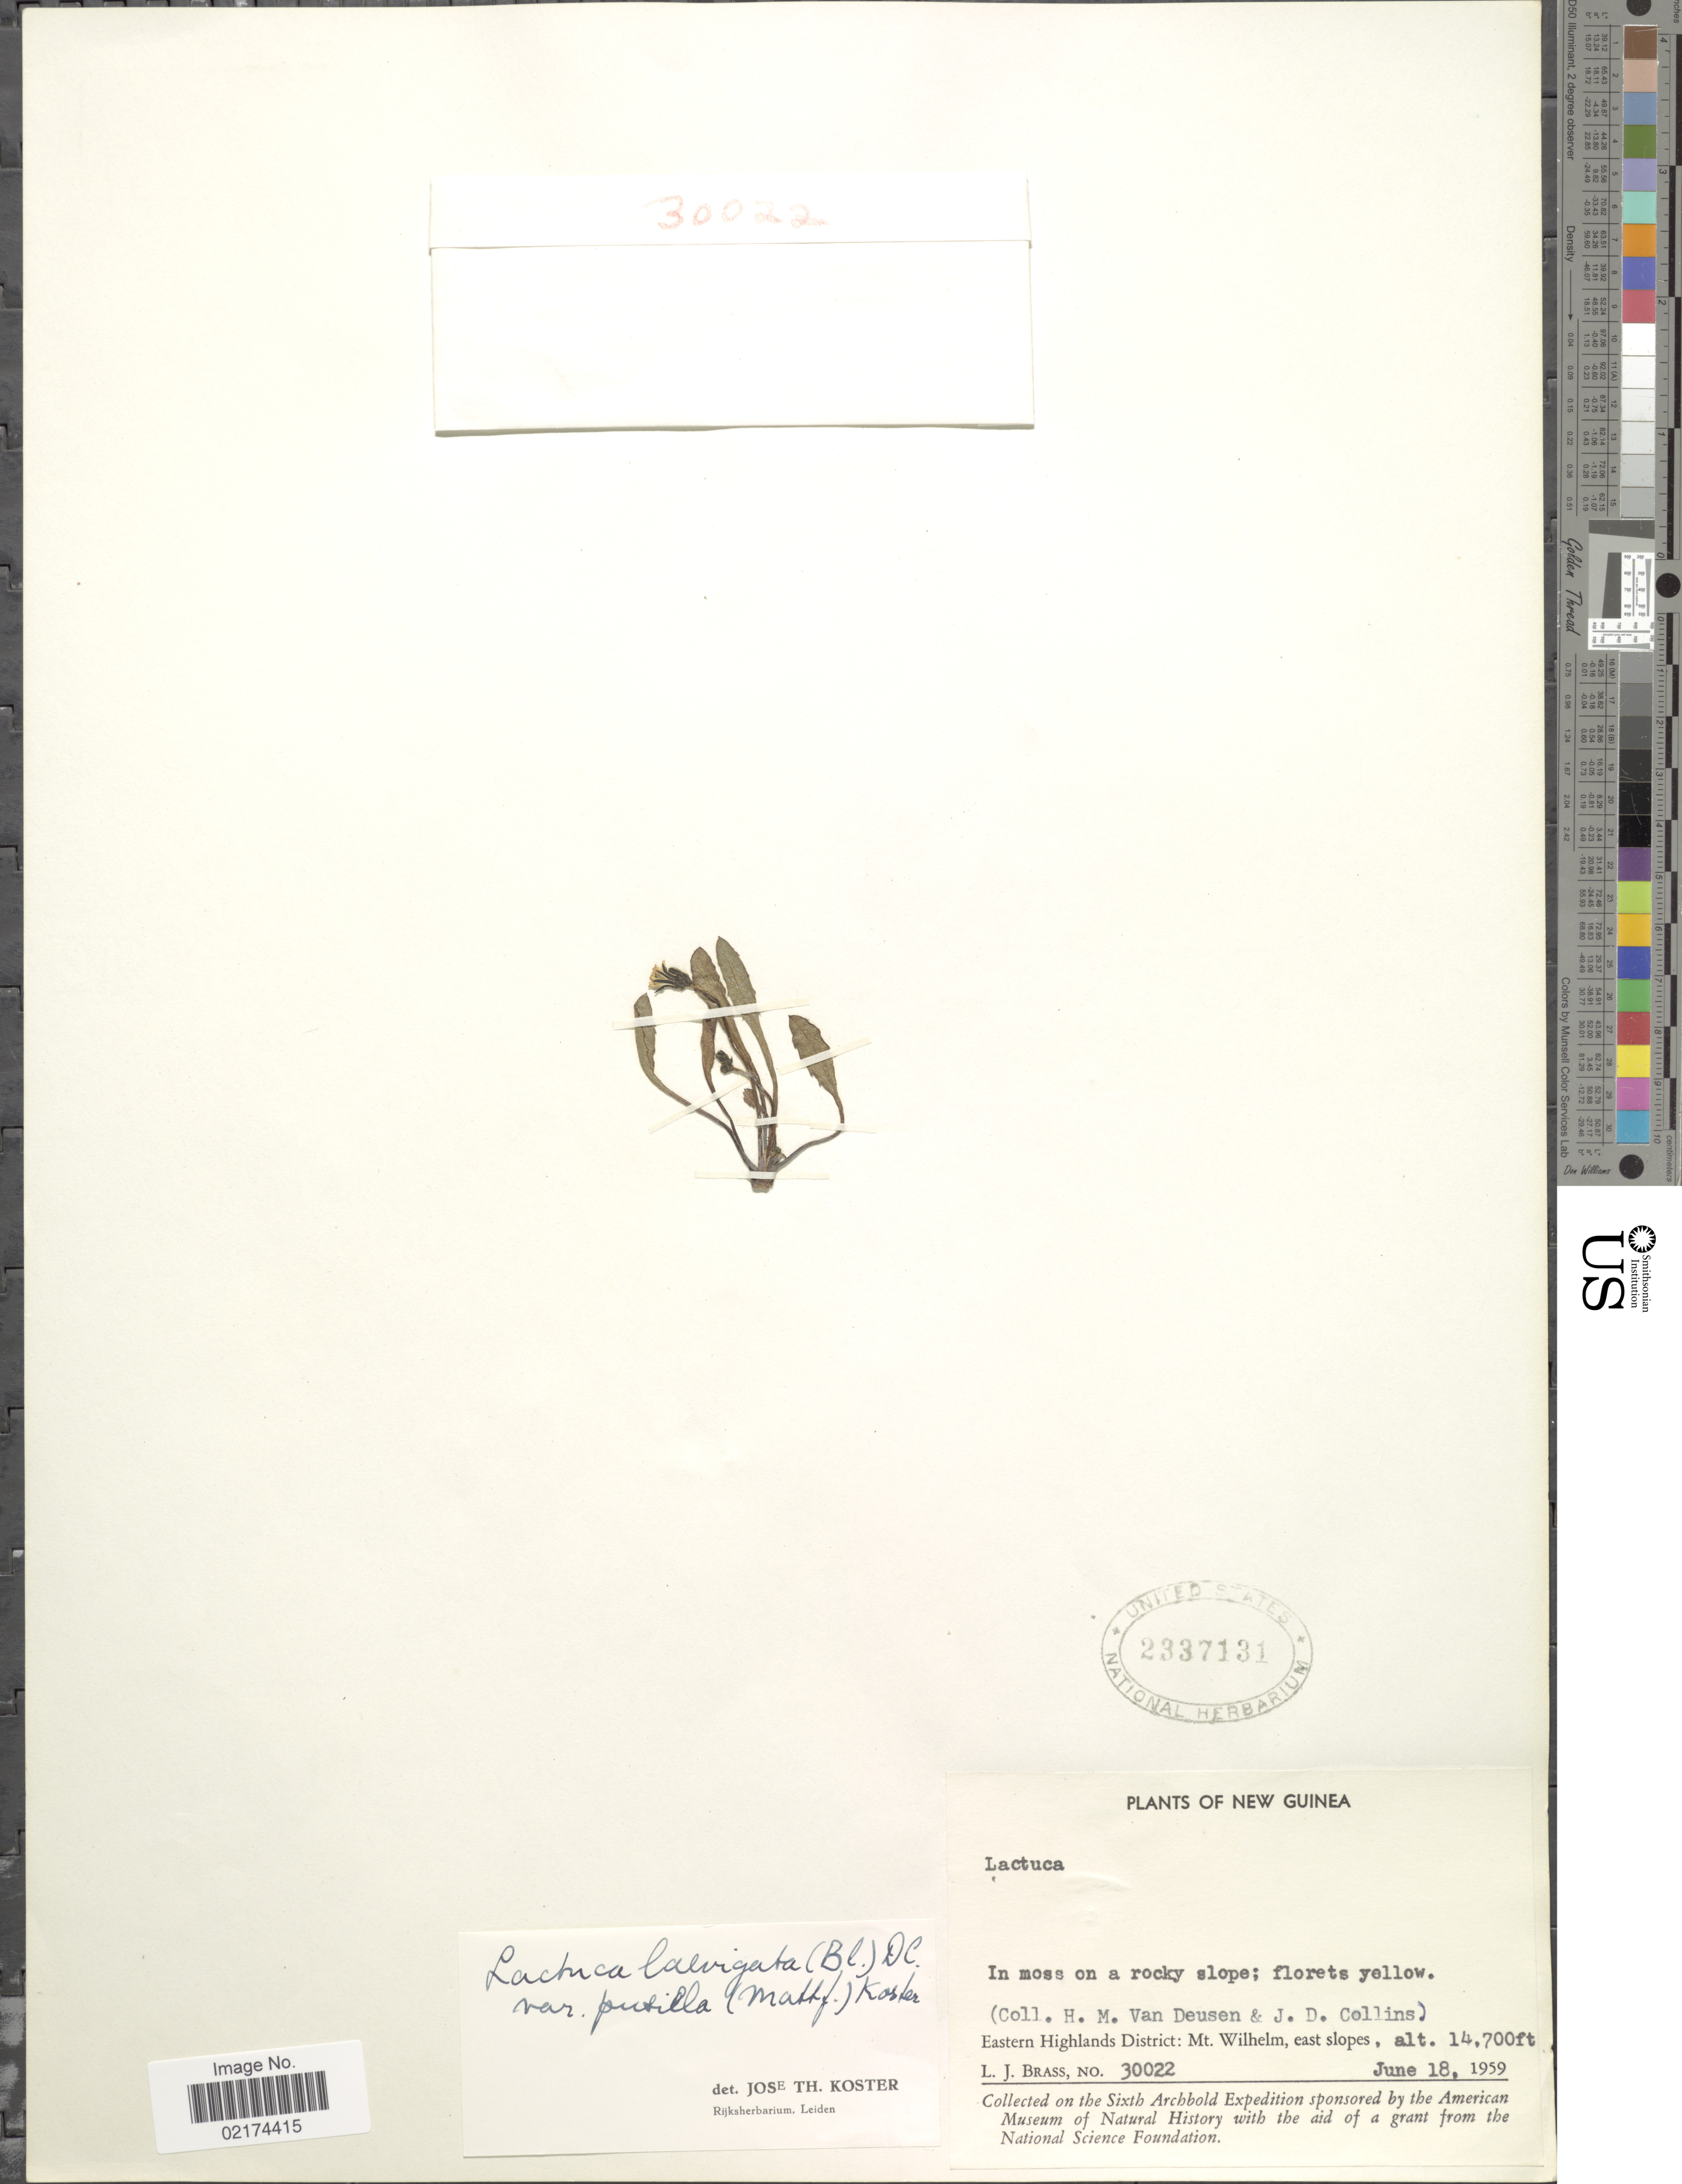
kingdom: Plantae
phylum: Tracheophyta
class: Magnoliopsida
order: Asterales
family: Asteraceae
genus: Lactuca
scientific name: Lactuca laevigata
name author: (Blume) DC.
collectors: H. Van Deusen, J. Collins & L. J. Brass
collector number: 30022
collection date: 1959-06-18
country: Papua New Guinea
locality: Eastern Highlands District: Mt. Wilhelm, east slopes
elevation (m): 4481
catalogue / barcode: US 2337131